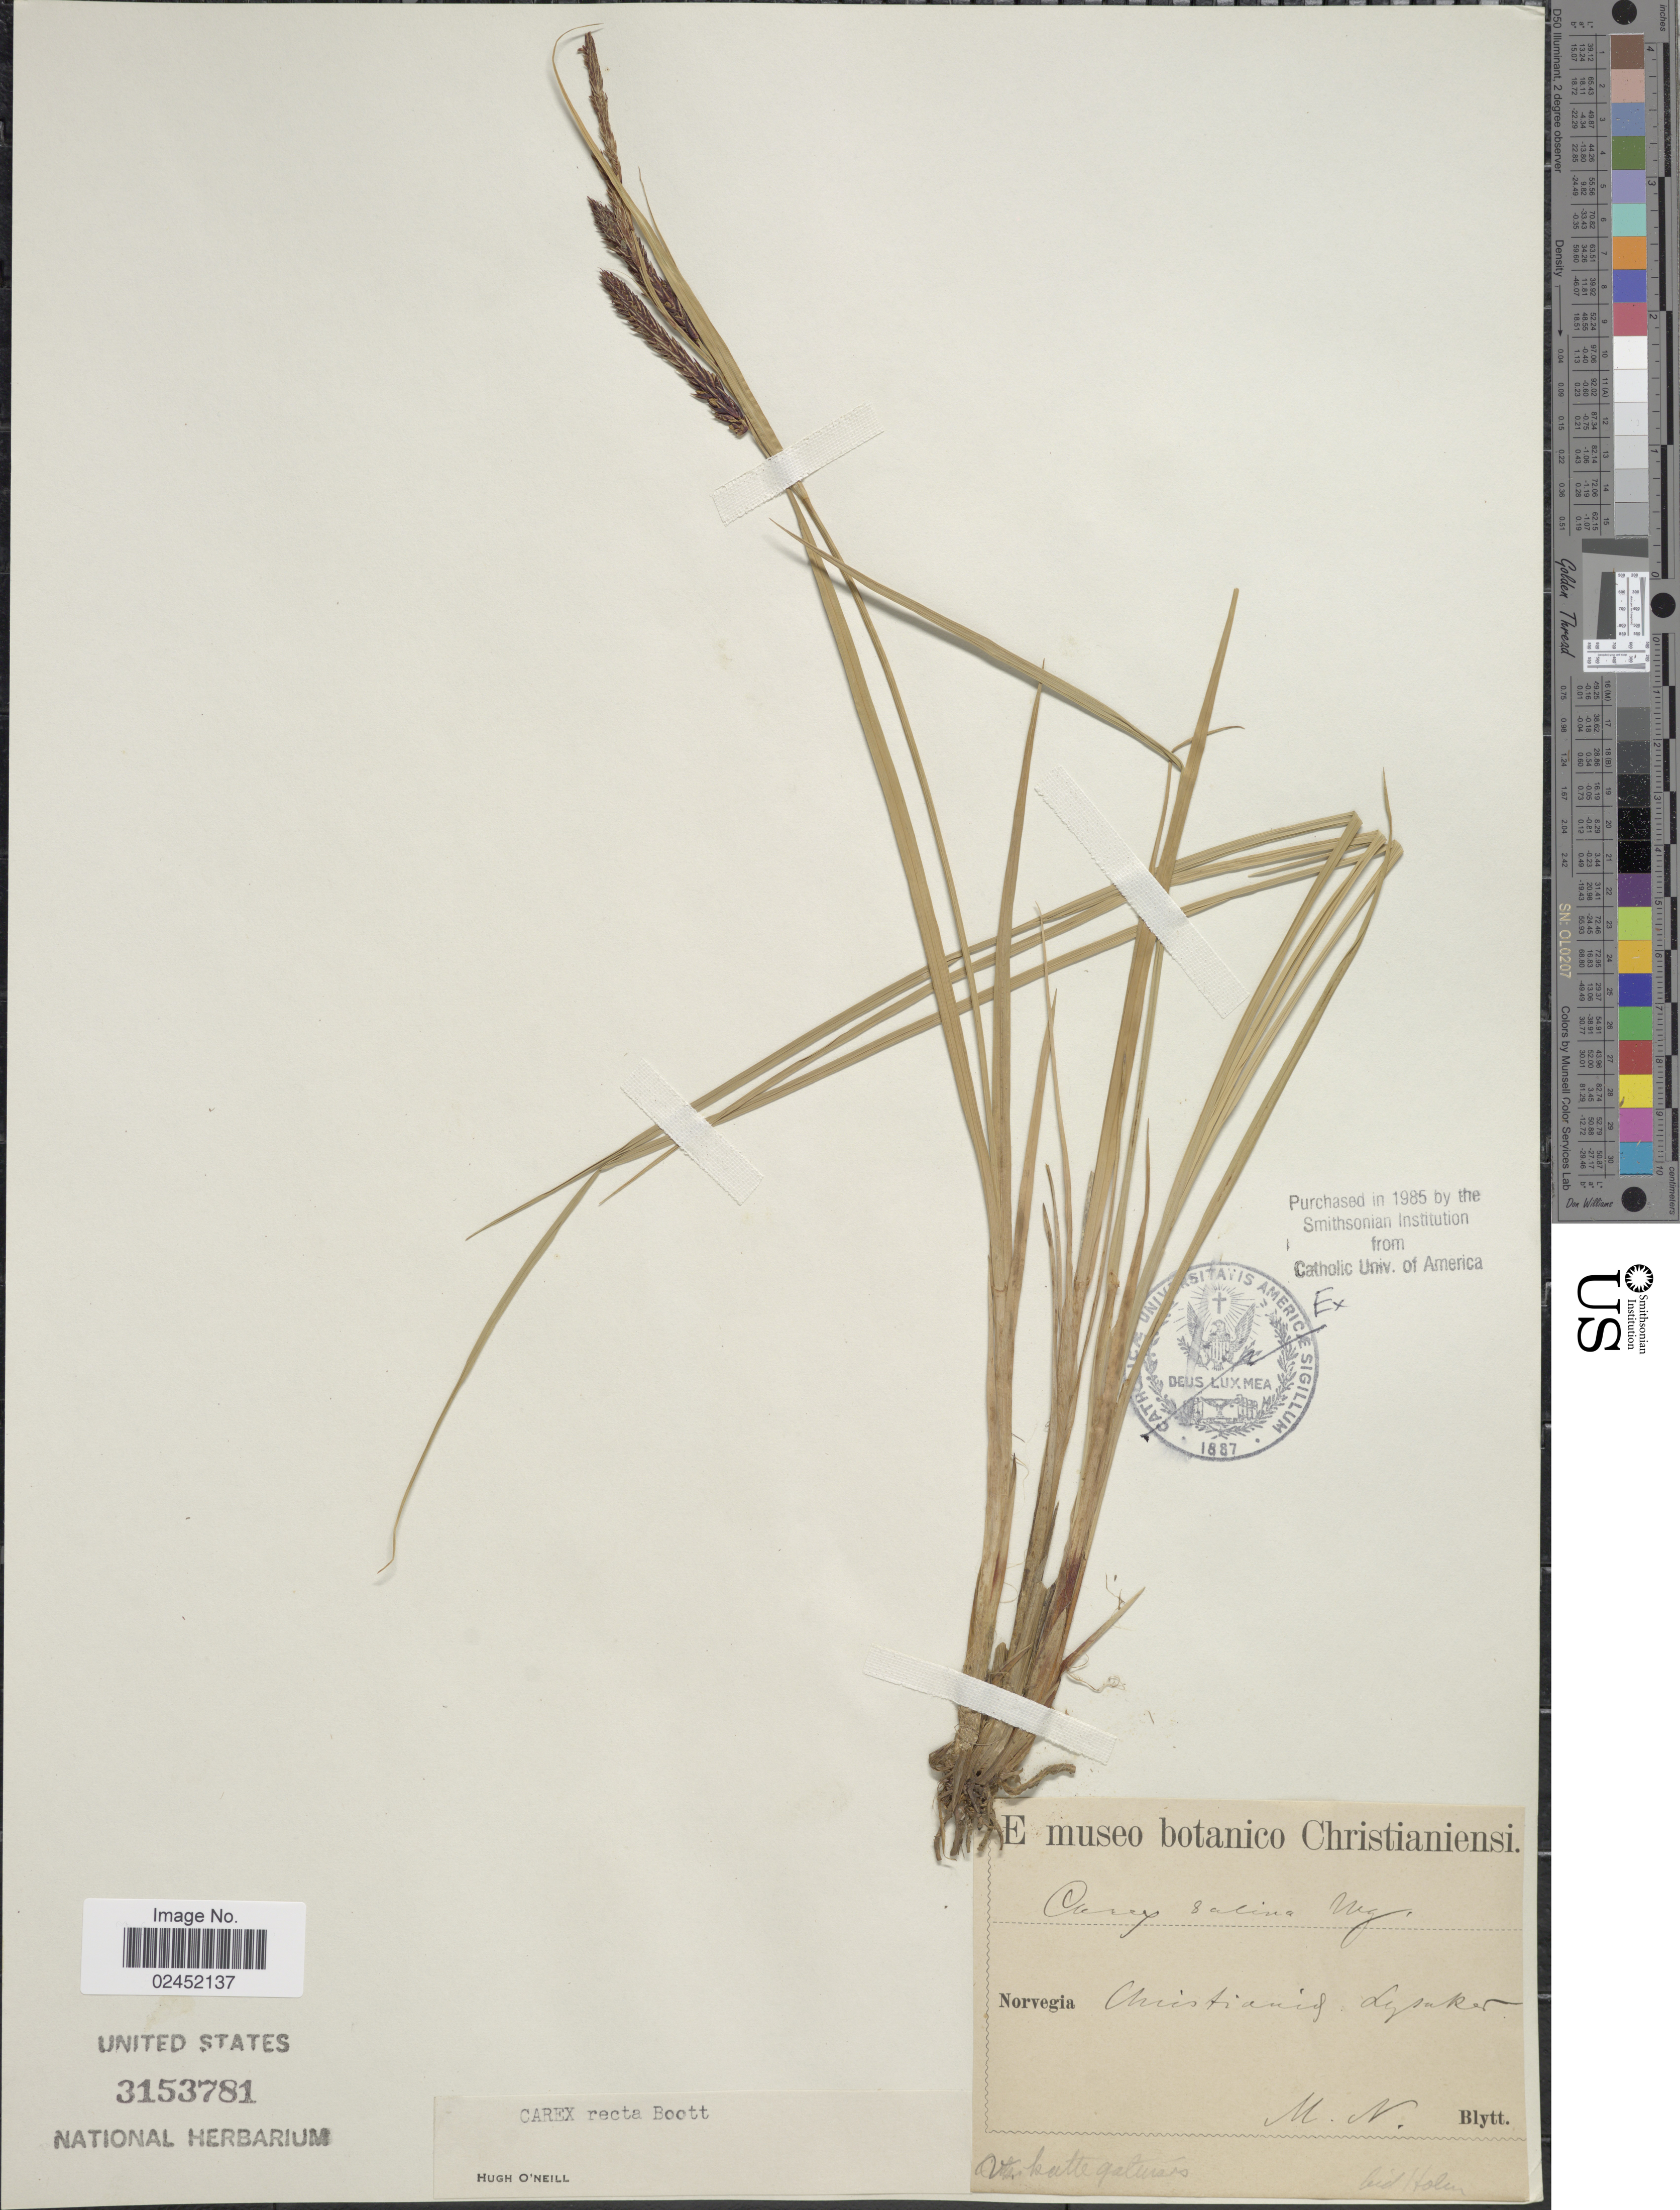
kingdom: Plantae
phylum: Tracheophyta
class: Liliopsida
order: Poales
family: Cyperaceae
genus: Carex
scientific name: Carex recta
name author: Boott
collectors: M. N. Blytt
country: Norway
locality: Norvegia; Christiania Lysaker.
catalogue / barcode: US 3153781